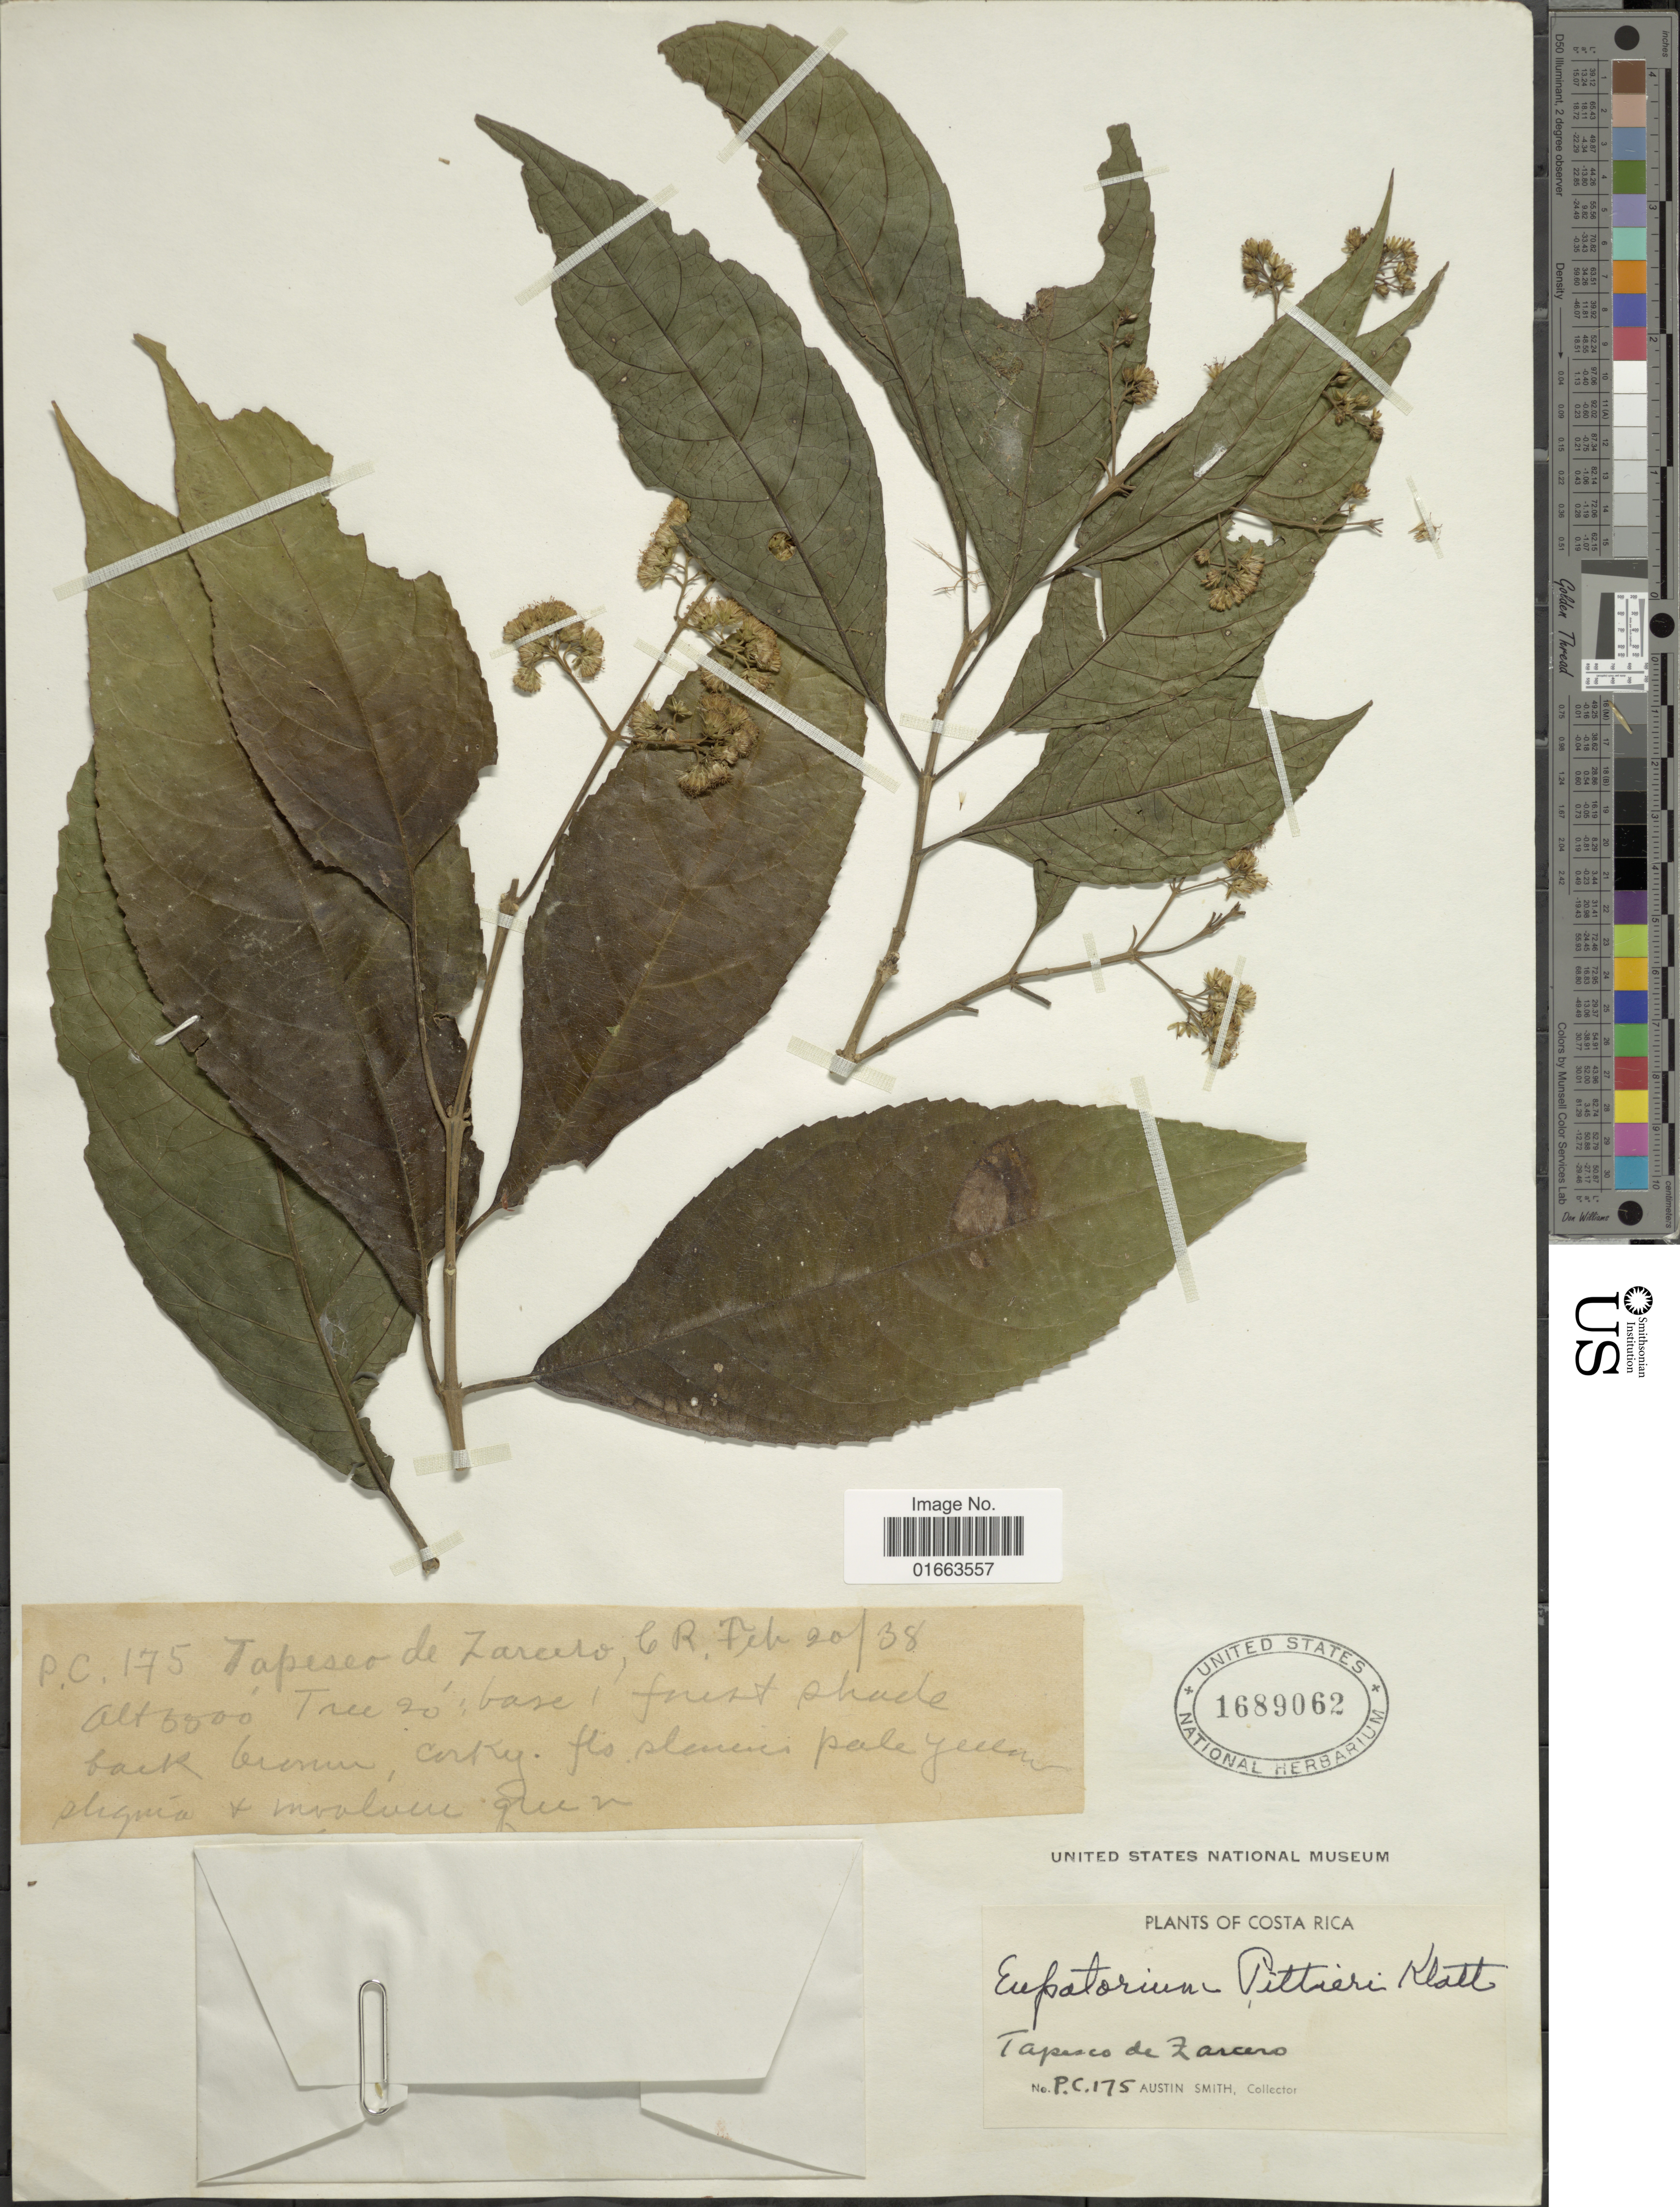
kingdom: Plantae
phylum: Tracheophyta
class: Magnoliopsida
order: Asterales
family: Asteraceae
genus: Koanophyllon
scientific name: Koanophyllon hylonoma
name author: (B.L. Rob.) R.M. King & H. Rob.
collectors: Aust P. Smith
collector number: PC175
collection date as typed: Transcribed d/m/y: 20/2/38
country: Costa Rica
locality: Tapeseo de Zarcero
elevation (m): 1676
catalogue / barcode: US 1689062